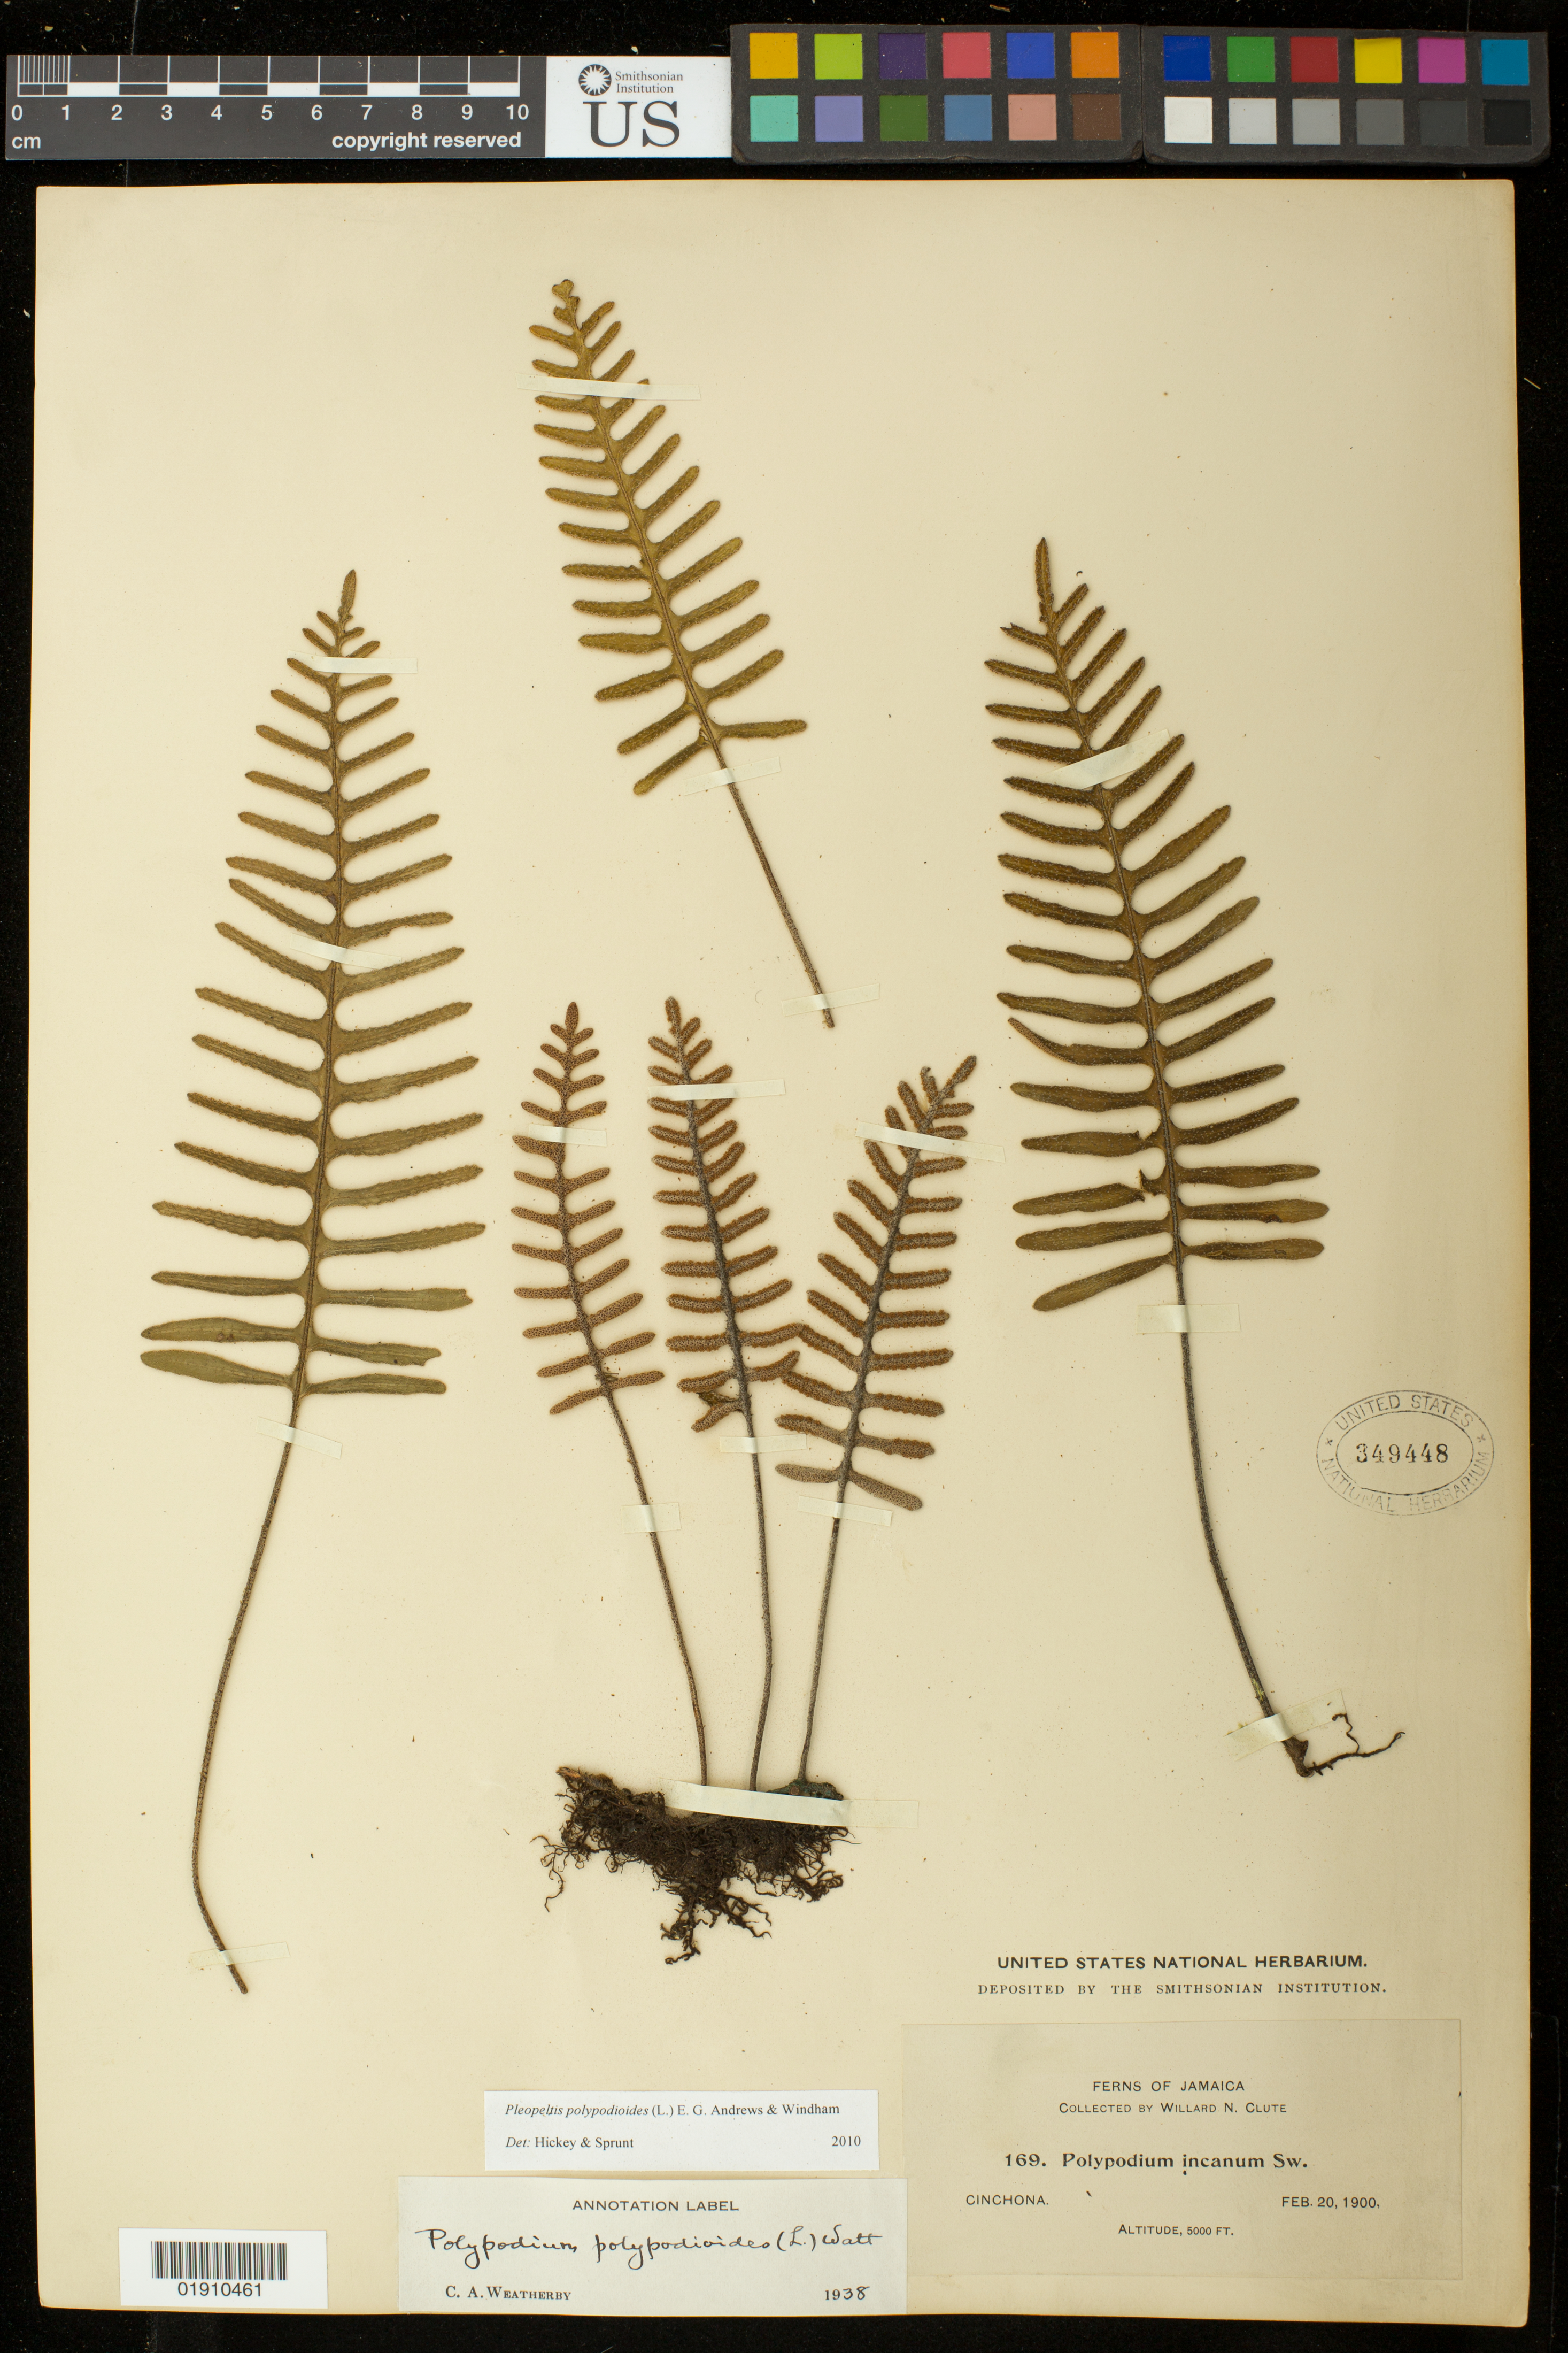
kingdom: Plantae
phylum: Tracheophyta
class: Polypodiopsida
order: Polypodiales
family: Polypodiaceae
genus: Pleopeltis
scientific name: Pleopeltis polypodioides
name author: (L.) E.G. Andrews & Windham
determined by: Sprunt, S. V.; Hickey, R. J.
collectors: W. N. Clute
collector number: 169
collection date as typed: Feb. 20, 1900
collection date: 1900-02-20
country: Jamaica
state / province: Saint Andrew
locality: Cinchona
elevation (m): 1524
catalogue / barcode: US 349448